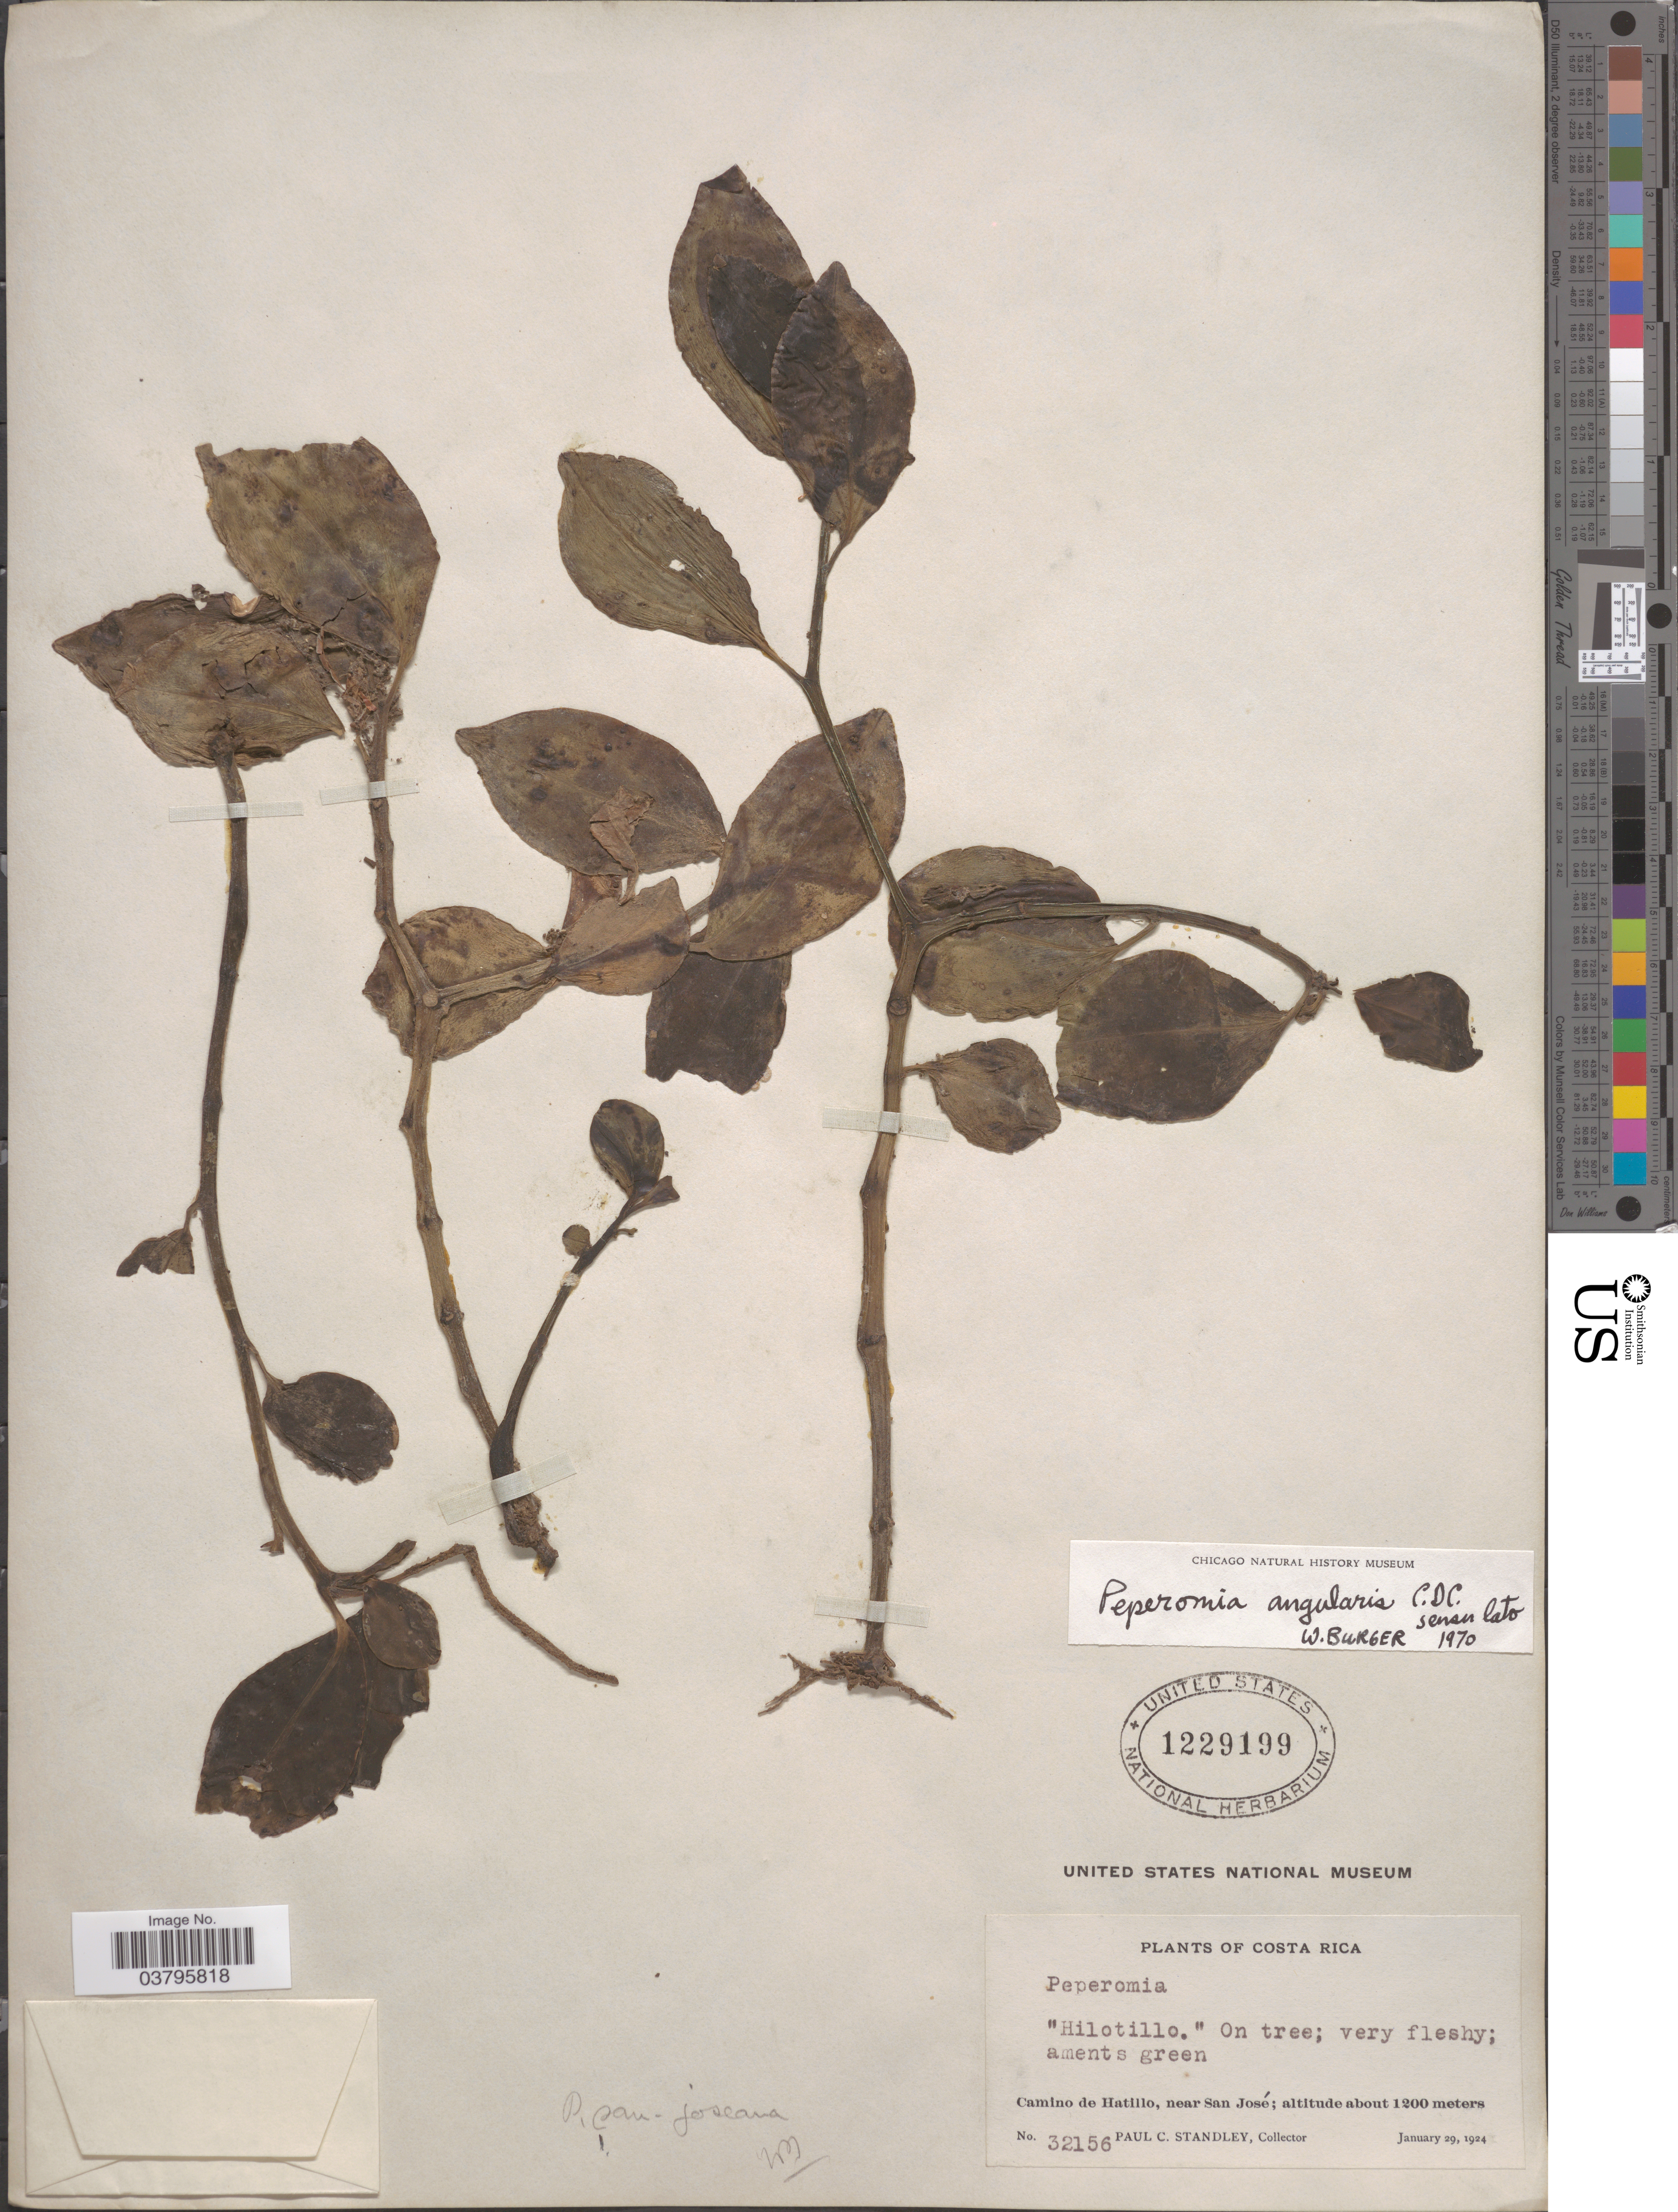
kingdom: Plantae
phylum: Tracheophyta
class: Magnoliopsida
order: Piperales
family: Piperaceae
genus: Peperomia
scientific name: Peperomia san-joseana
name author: C. DC.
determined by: Jiménez, José Estaban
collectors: P. C. Standley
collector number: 32156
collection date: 1924-01-29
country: Costa Rica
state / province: San José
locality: Camino de Hatillo, near San José.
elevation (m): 1200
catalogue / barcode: US 1229199